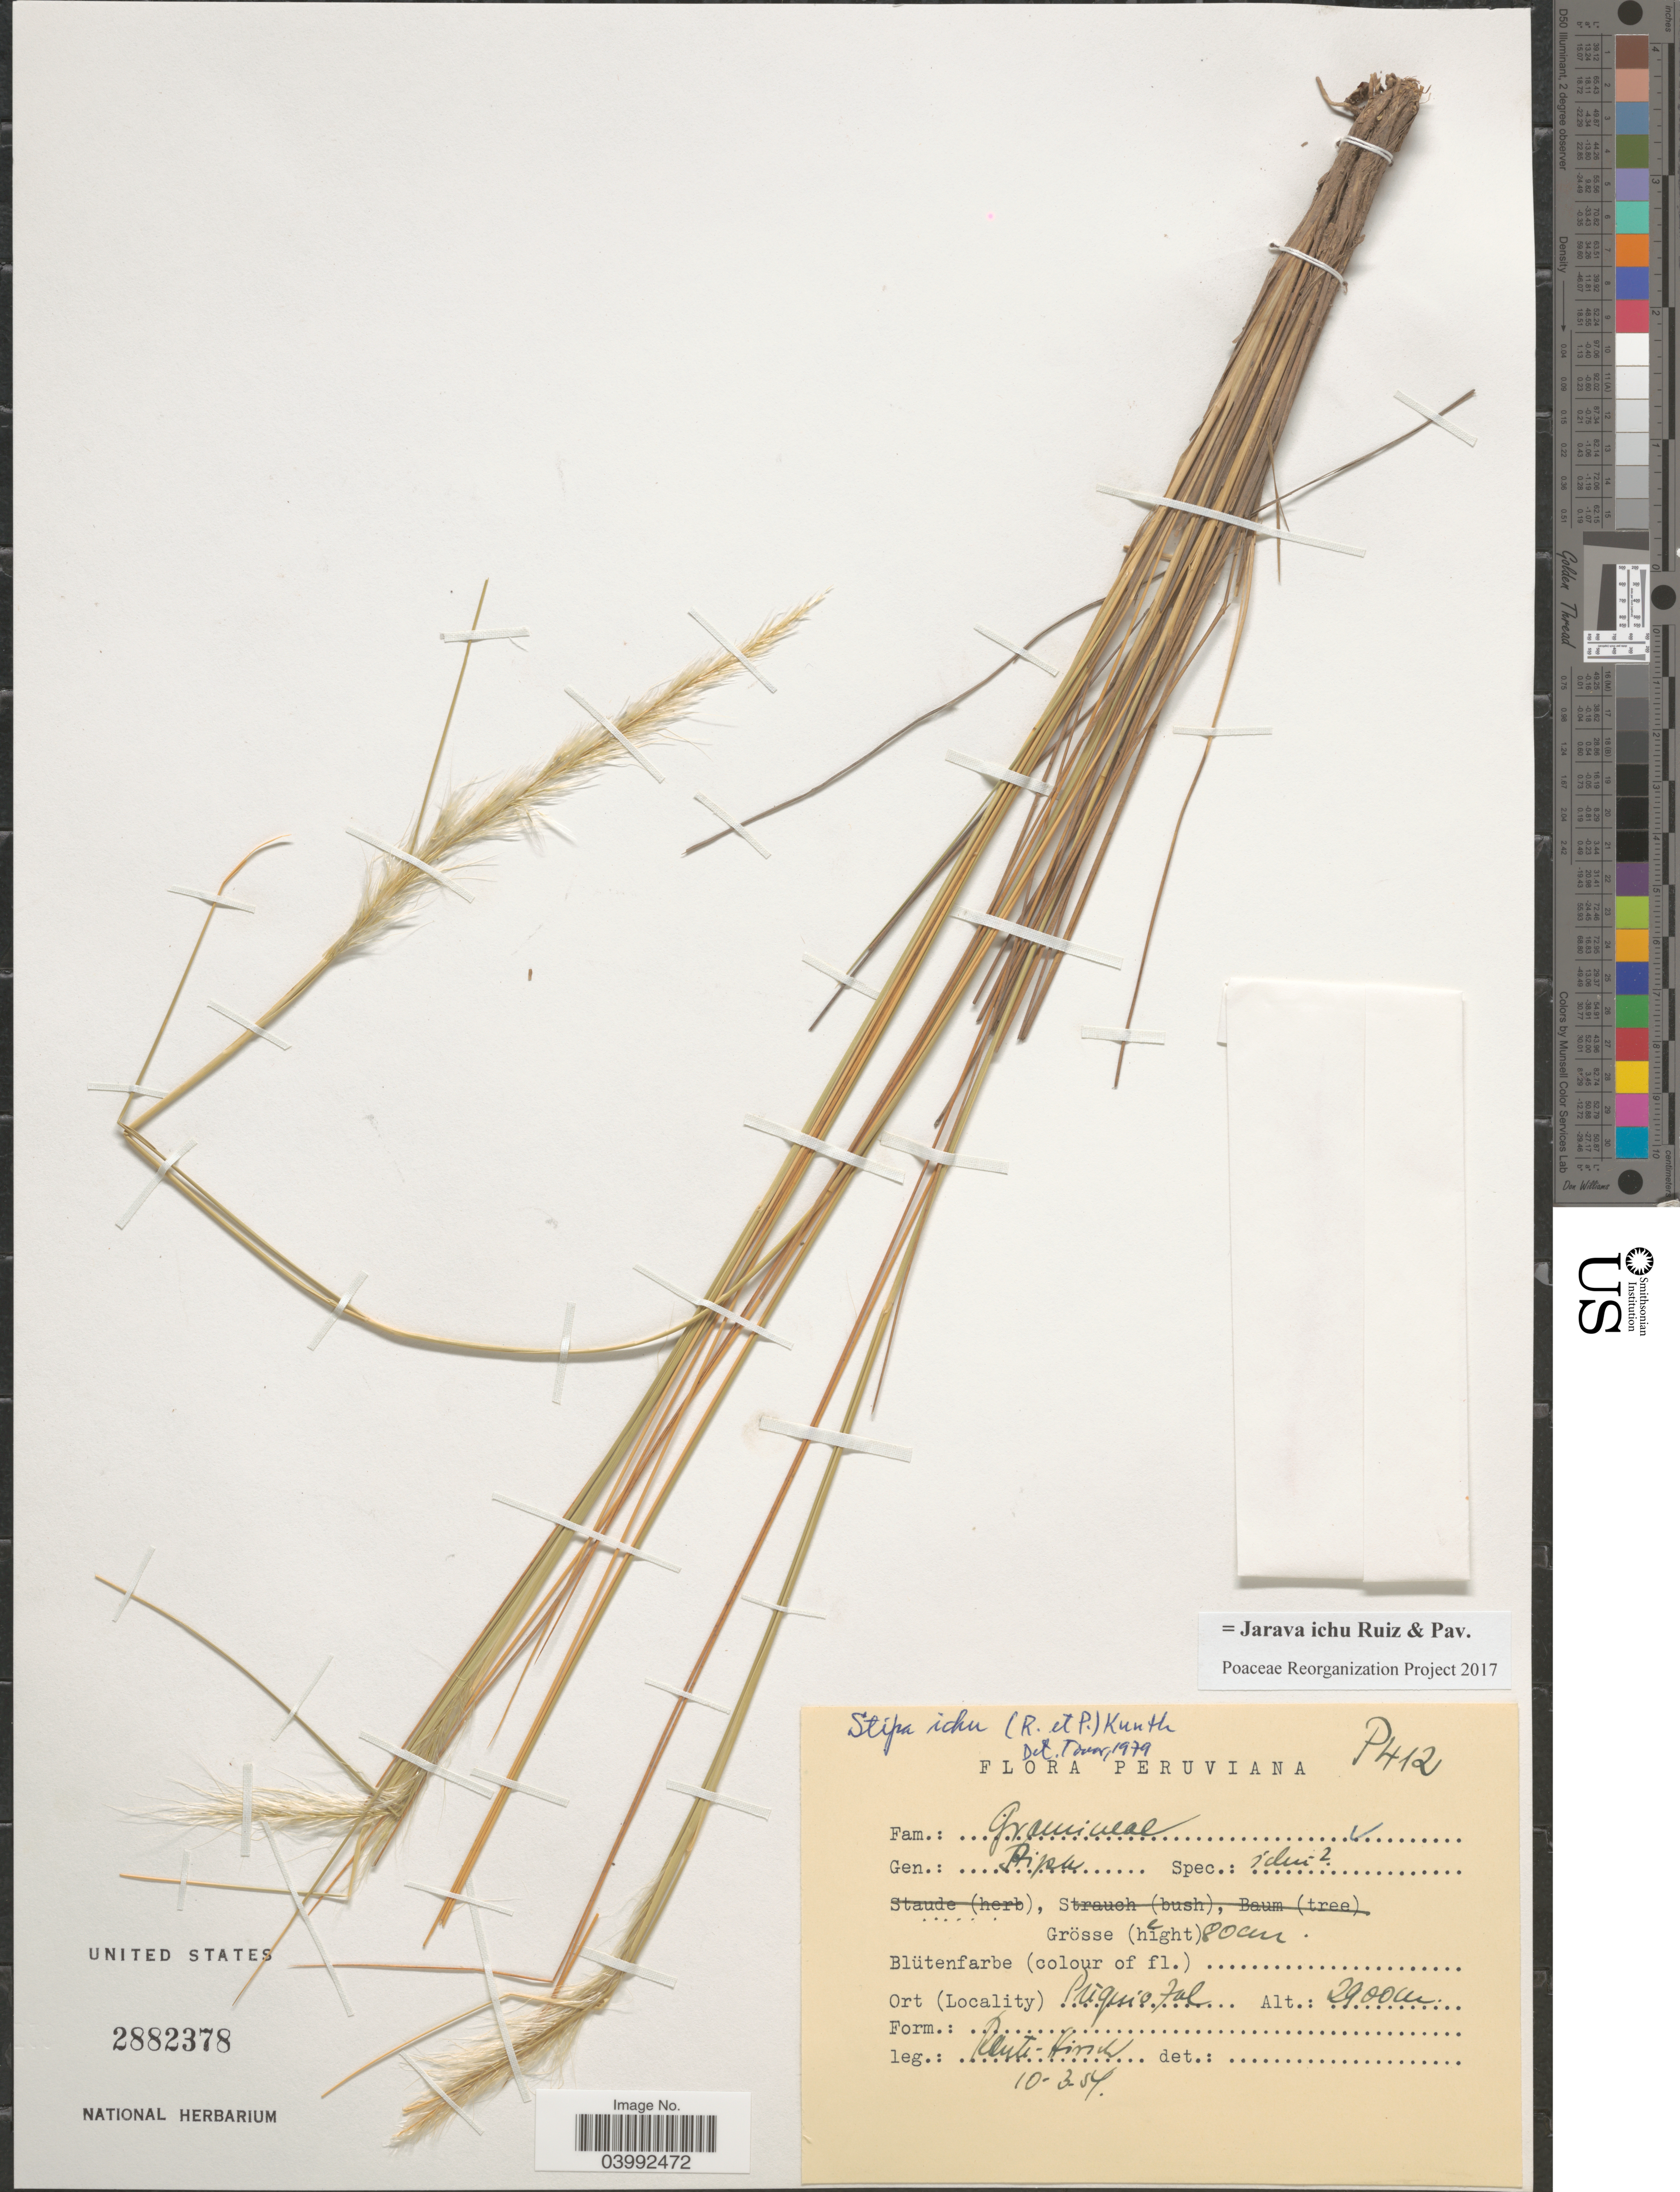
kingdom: Plantae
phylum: Tracheophyta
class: Liliopsida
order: Poales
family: Poaceae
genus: Jarava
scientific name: Jarava ichu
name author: Ruiz & Pav.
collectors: W. Rauh & G. Hirsch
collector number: P412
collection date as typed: Transcribed d/m/y: 10/3/54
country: Peru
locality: Puquifal.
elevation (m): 2900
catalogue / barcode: US 2882378